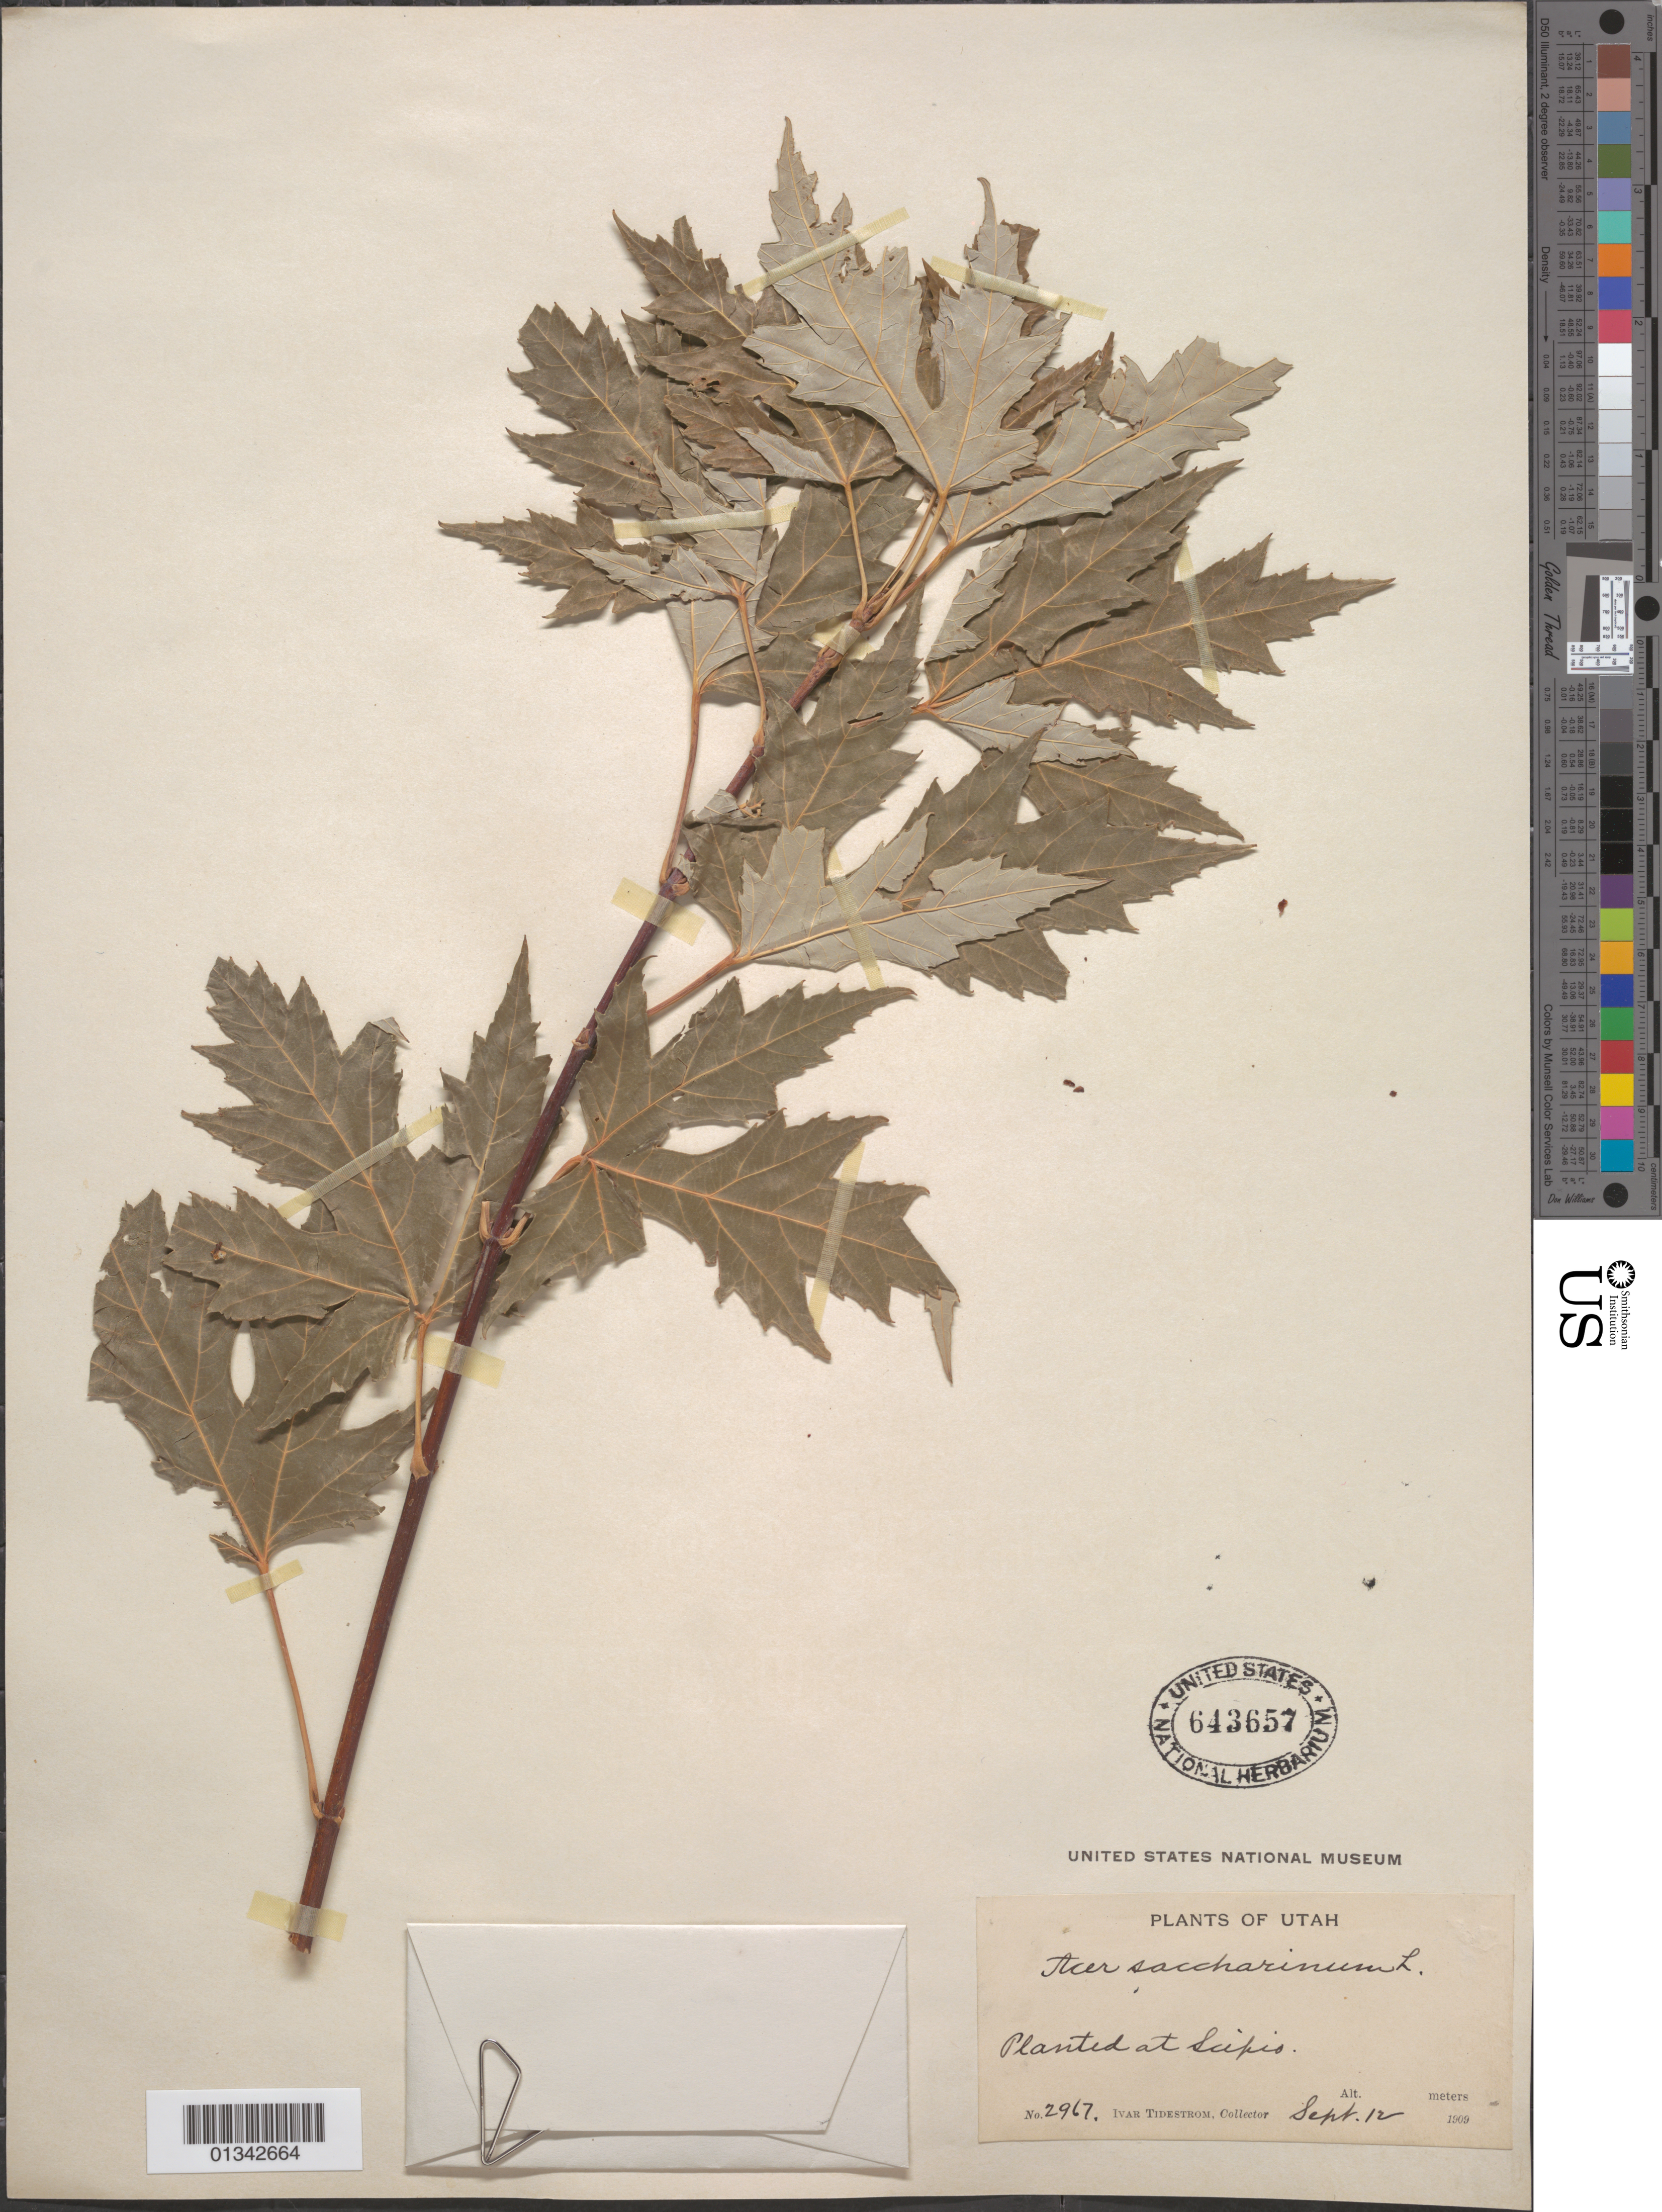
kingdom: Plantae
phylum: Tracheophyta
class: Magnoliopsida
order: Sapindales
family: Sapindaceae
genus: Acer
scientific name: Acer saccharinum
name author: L.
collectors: I. F. Tidestrom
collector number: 2967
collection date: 1909-09-12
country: United States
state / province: Utah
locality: Seixis [?]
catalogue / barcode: US 643657